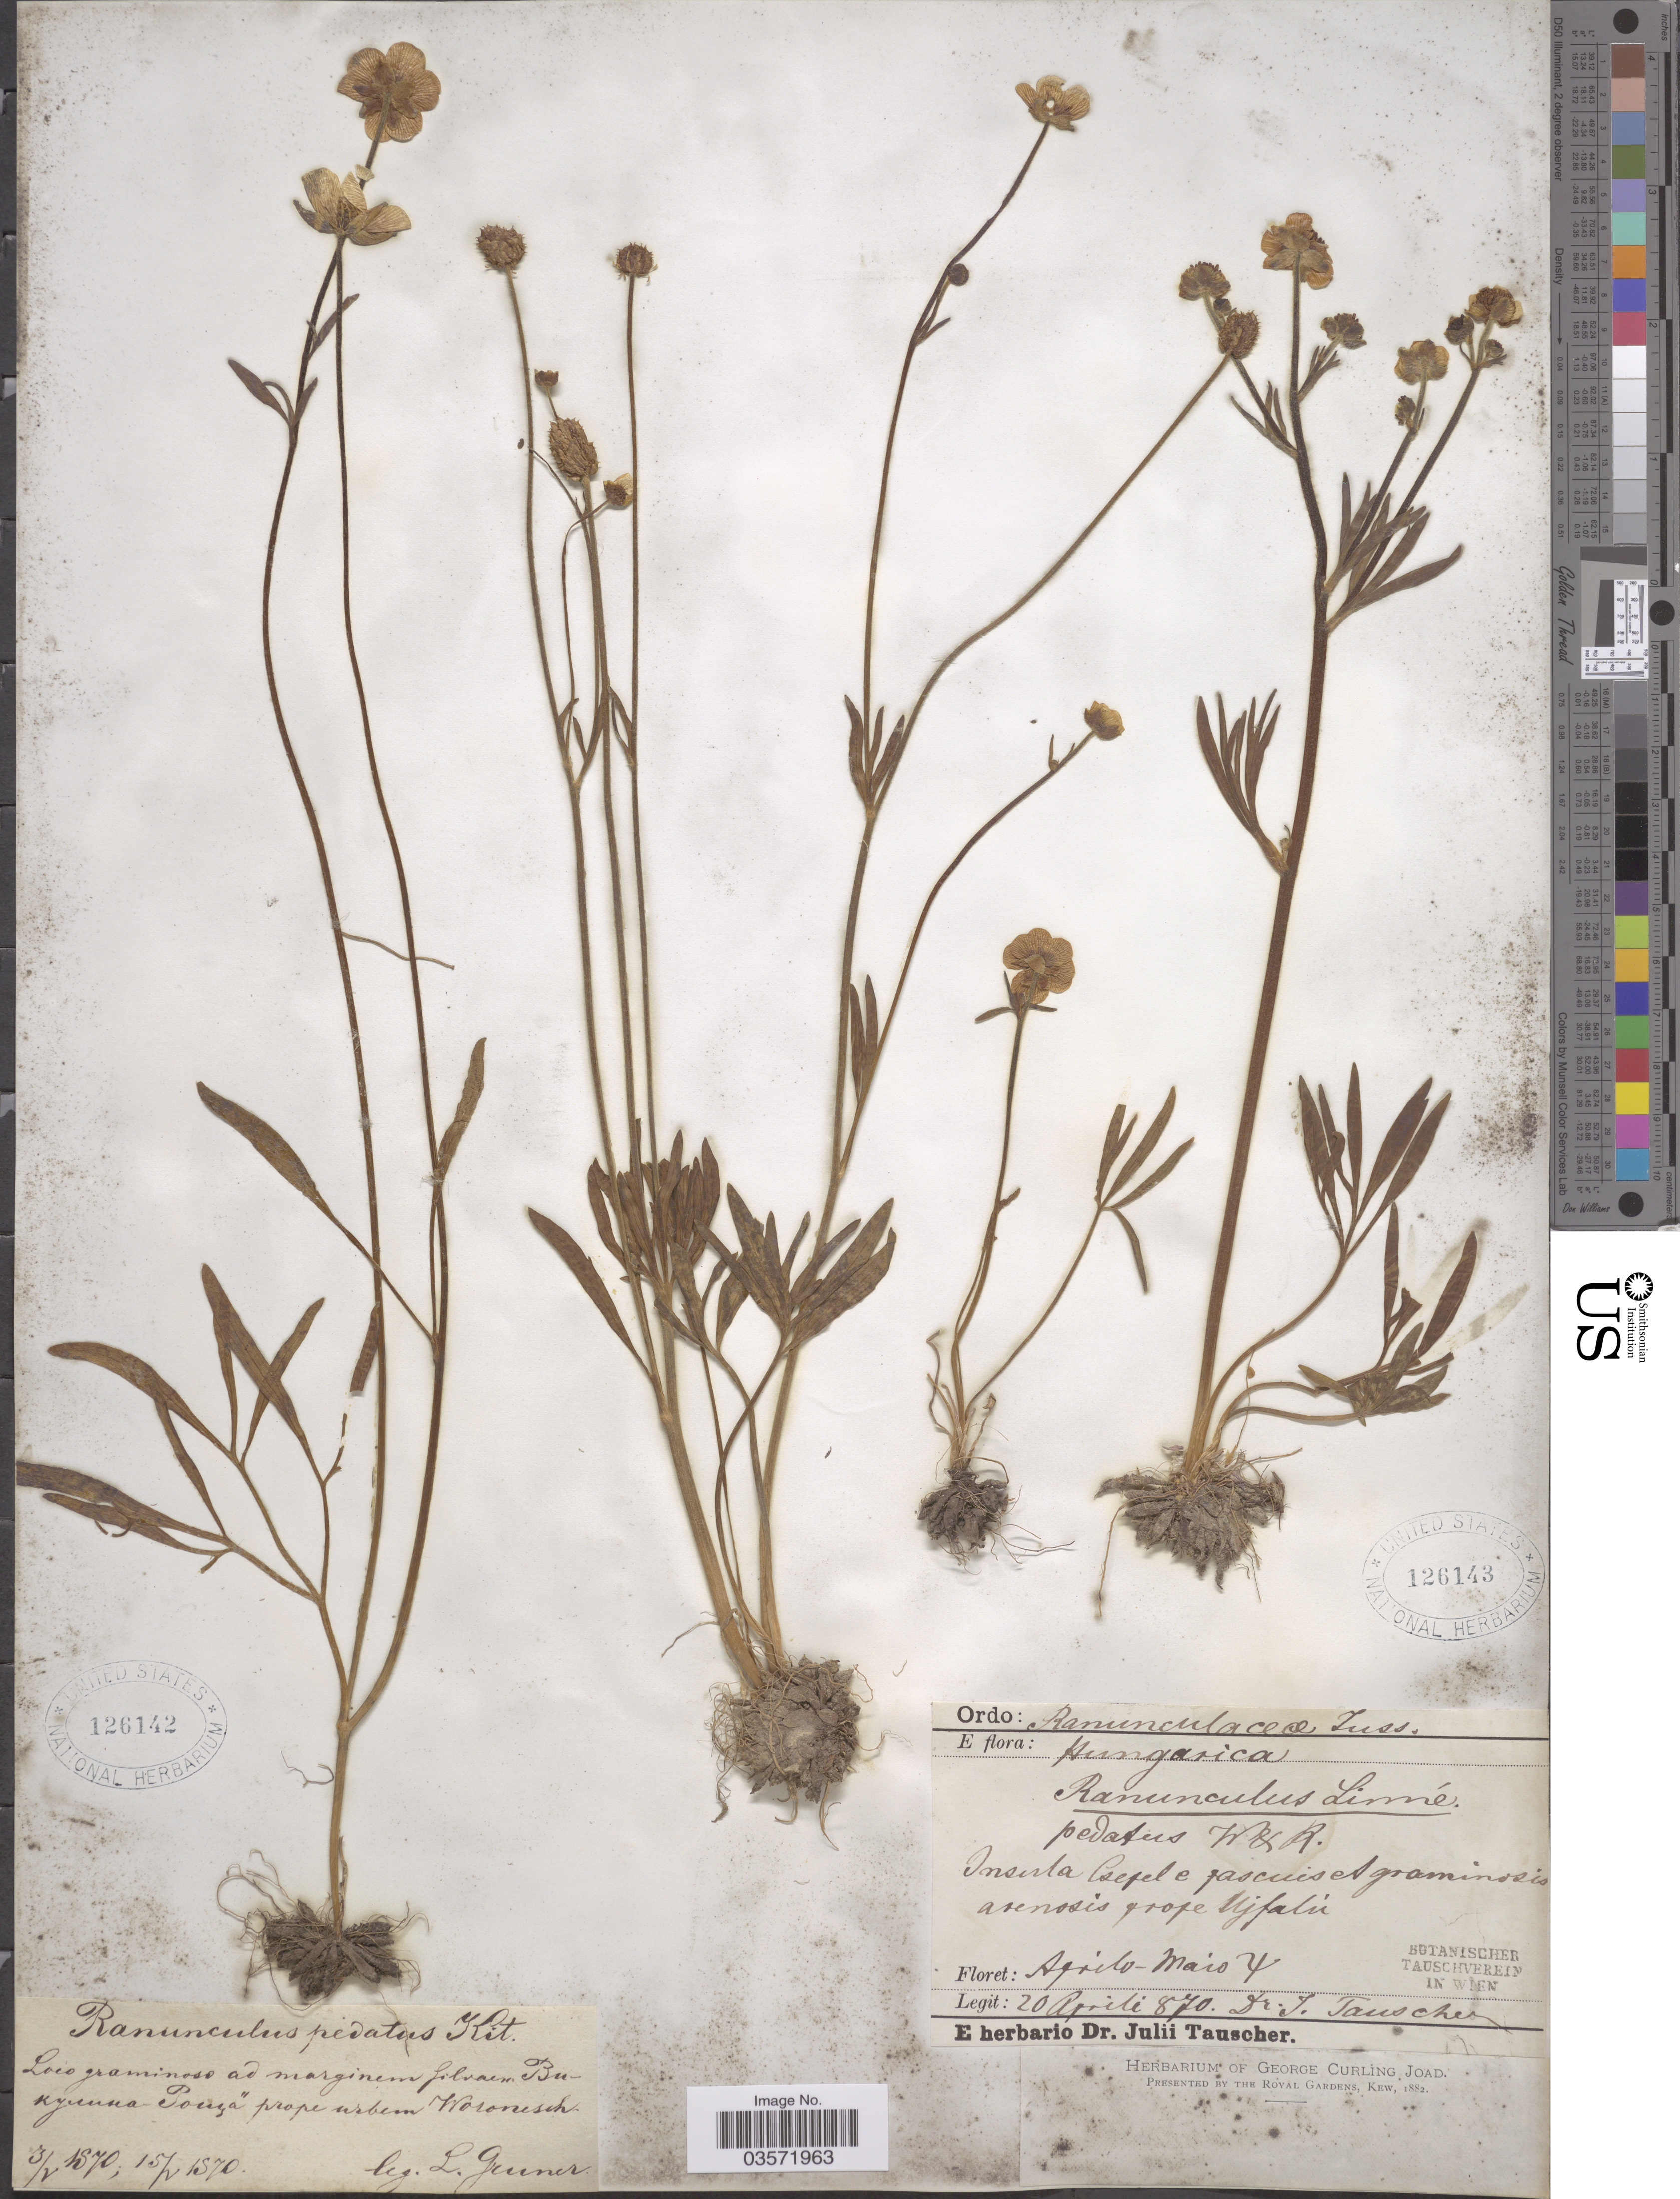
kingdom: Plantae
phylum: Tracheophyta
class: Magnoliopsida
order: Ranunculales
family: Ranunculaceae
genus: Ranunculus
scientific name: Ranunculus pedatus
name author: Waldst. & Kit.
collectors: J. Tauscher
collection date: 1870-04-20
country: Hungary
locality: Inserta Csepel e pascuis el graminosis arenosis prope Ujfalsi. [interpreted]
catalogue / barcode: US 126143-2